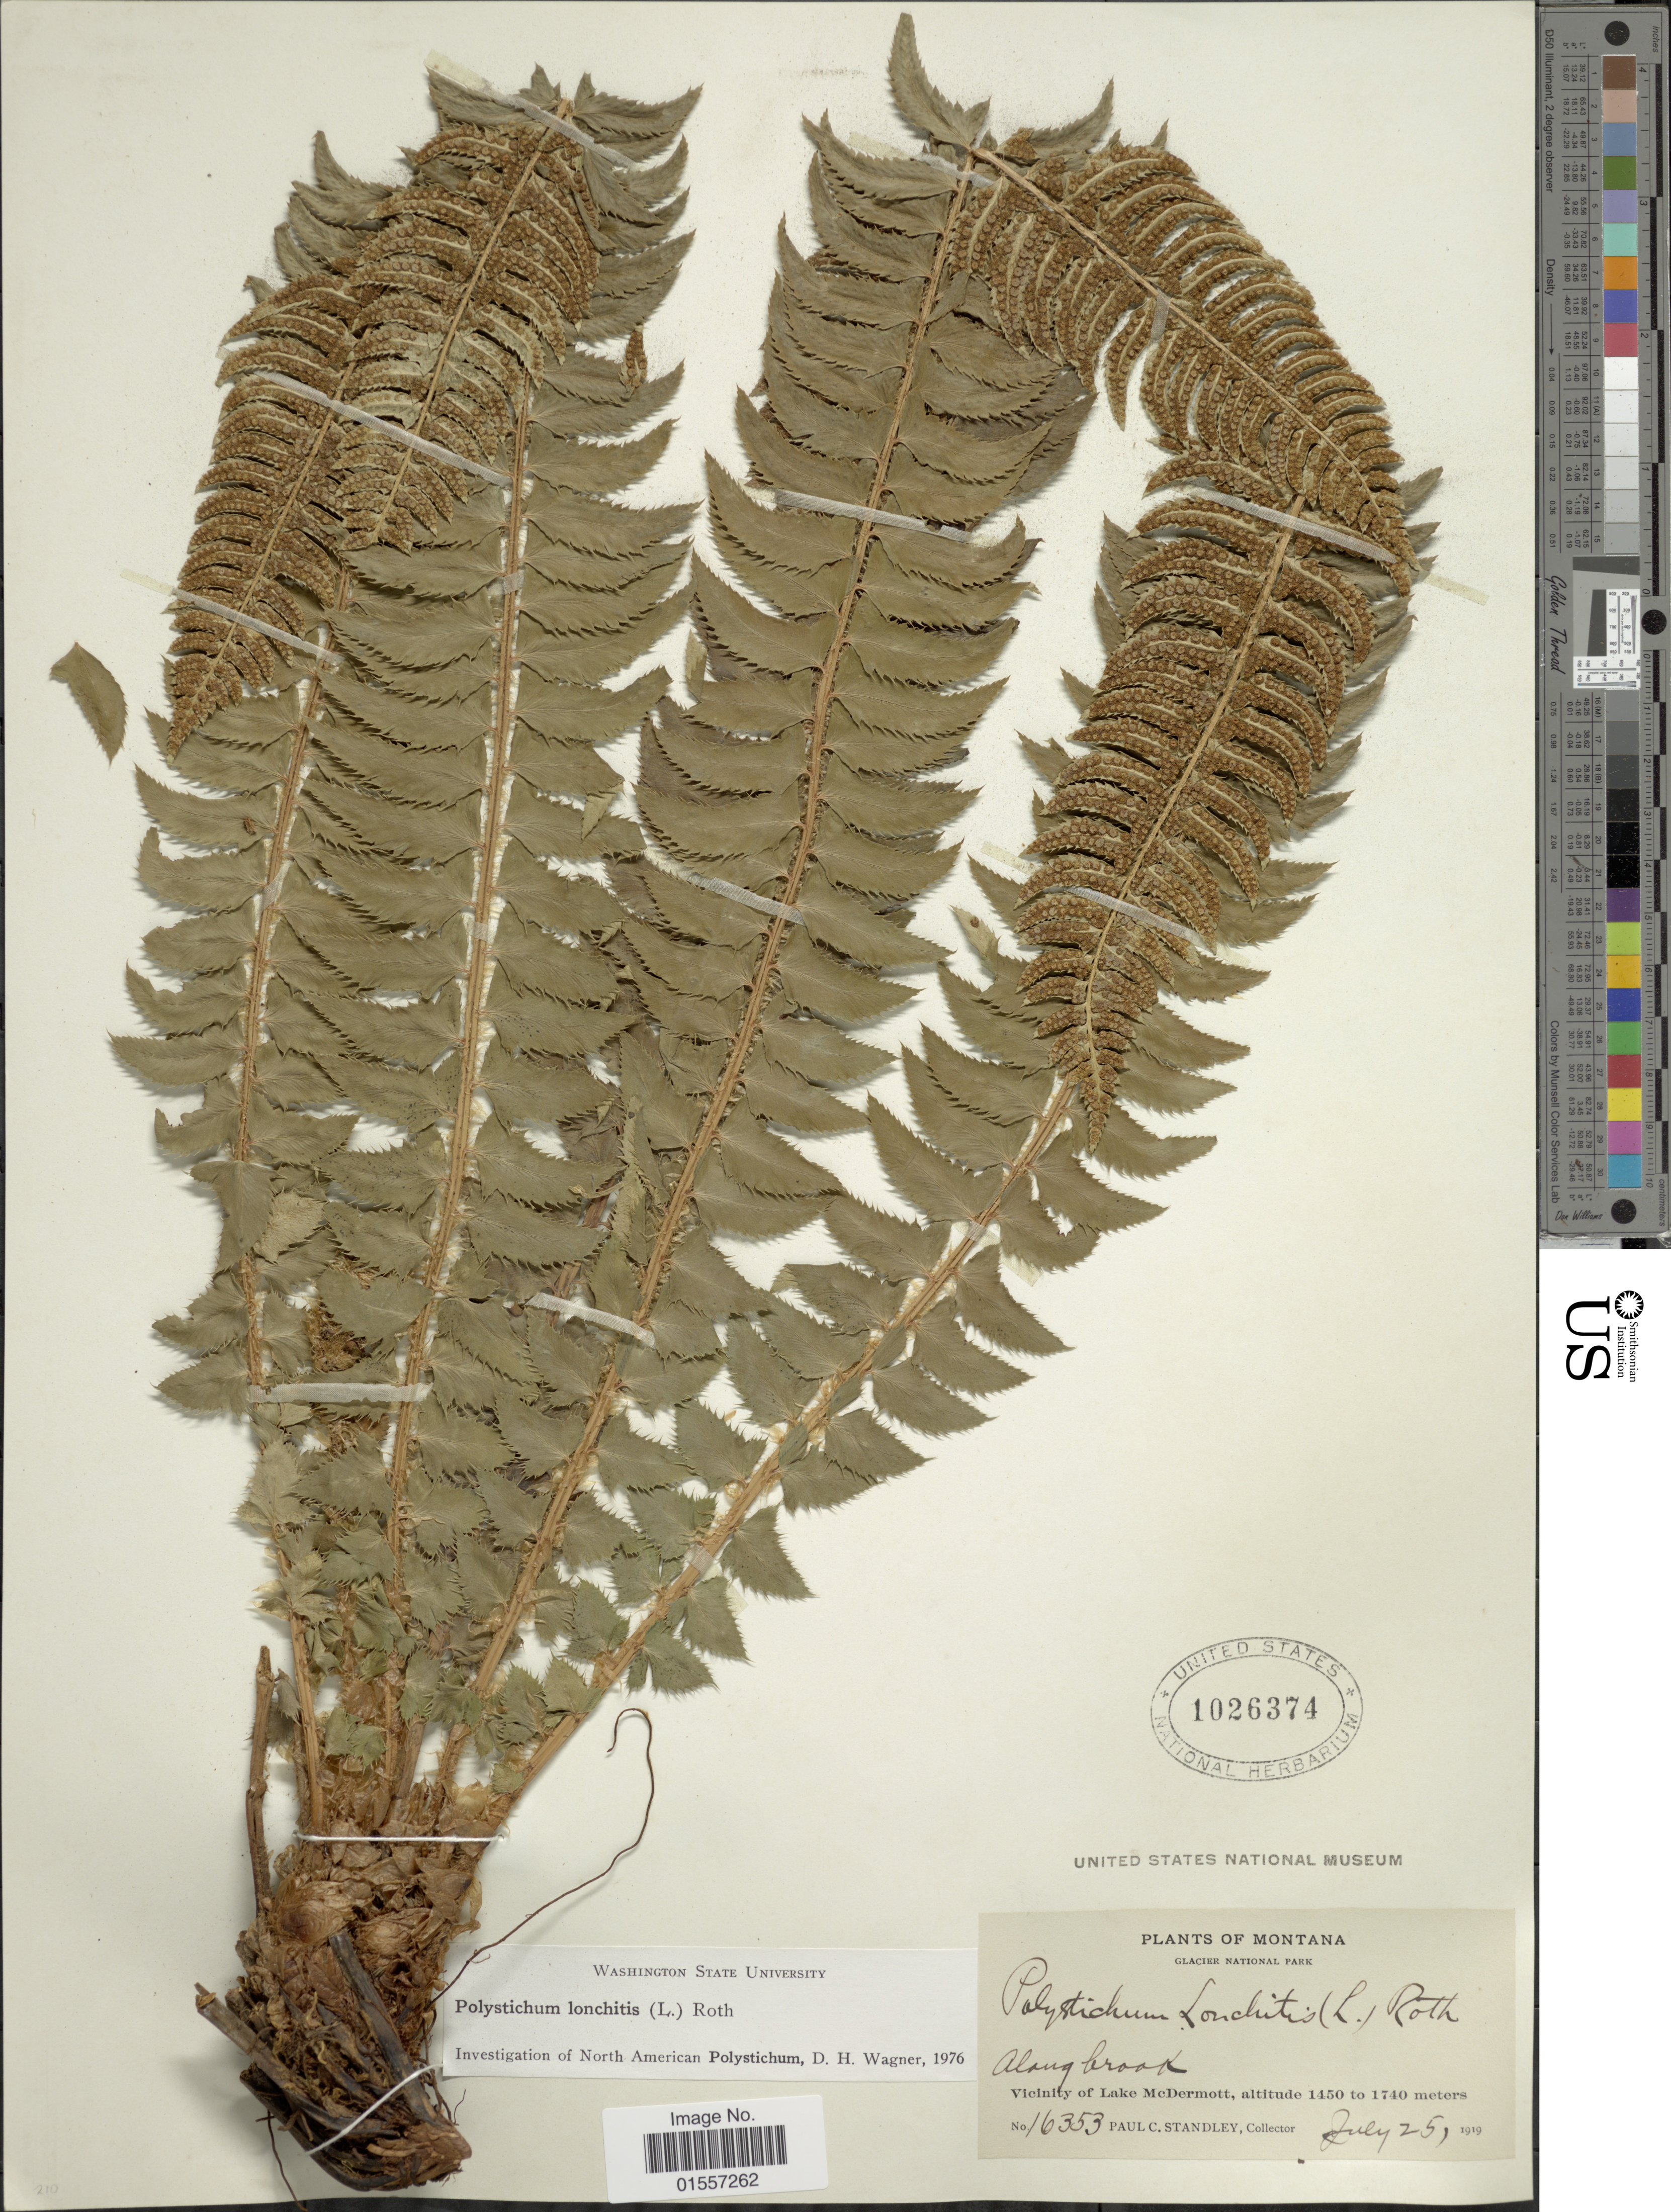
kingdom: Plantae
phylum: Tracheophyta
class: Polypodiopsida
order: Polypodiales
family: Dryopteridaceae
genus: Polystichum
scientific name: Polystichum lonchitis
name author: (Roth) L.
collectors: P. C. Standley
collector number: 16353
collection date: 1919-07-25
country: United States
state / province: Montana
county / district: Glacier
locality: Glacier National Park, along brook, Vicinity of Lake McDermott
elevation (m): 1450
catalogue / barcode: US 1026374